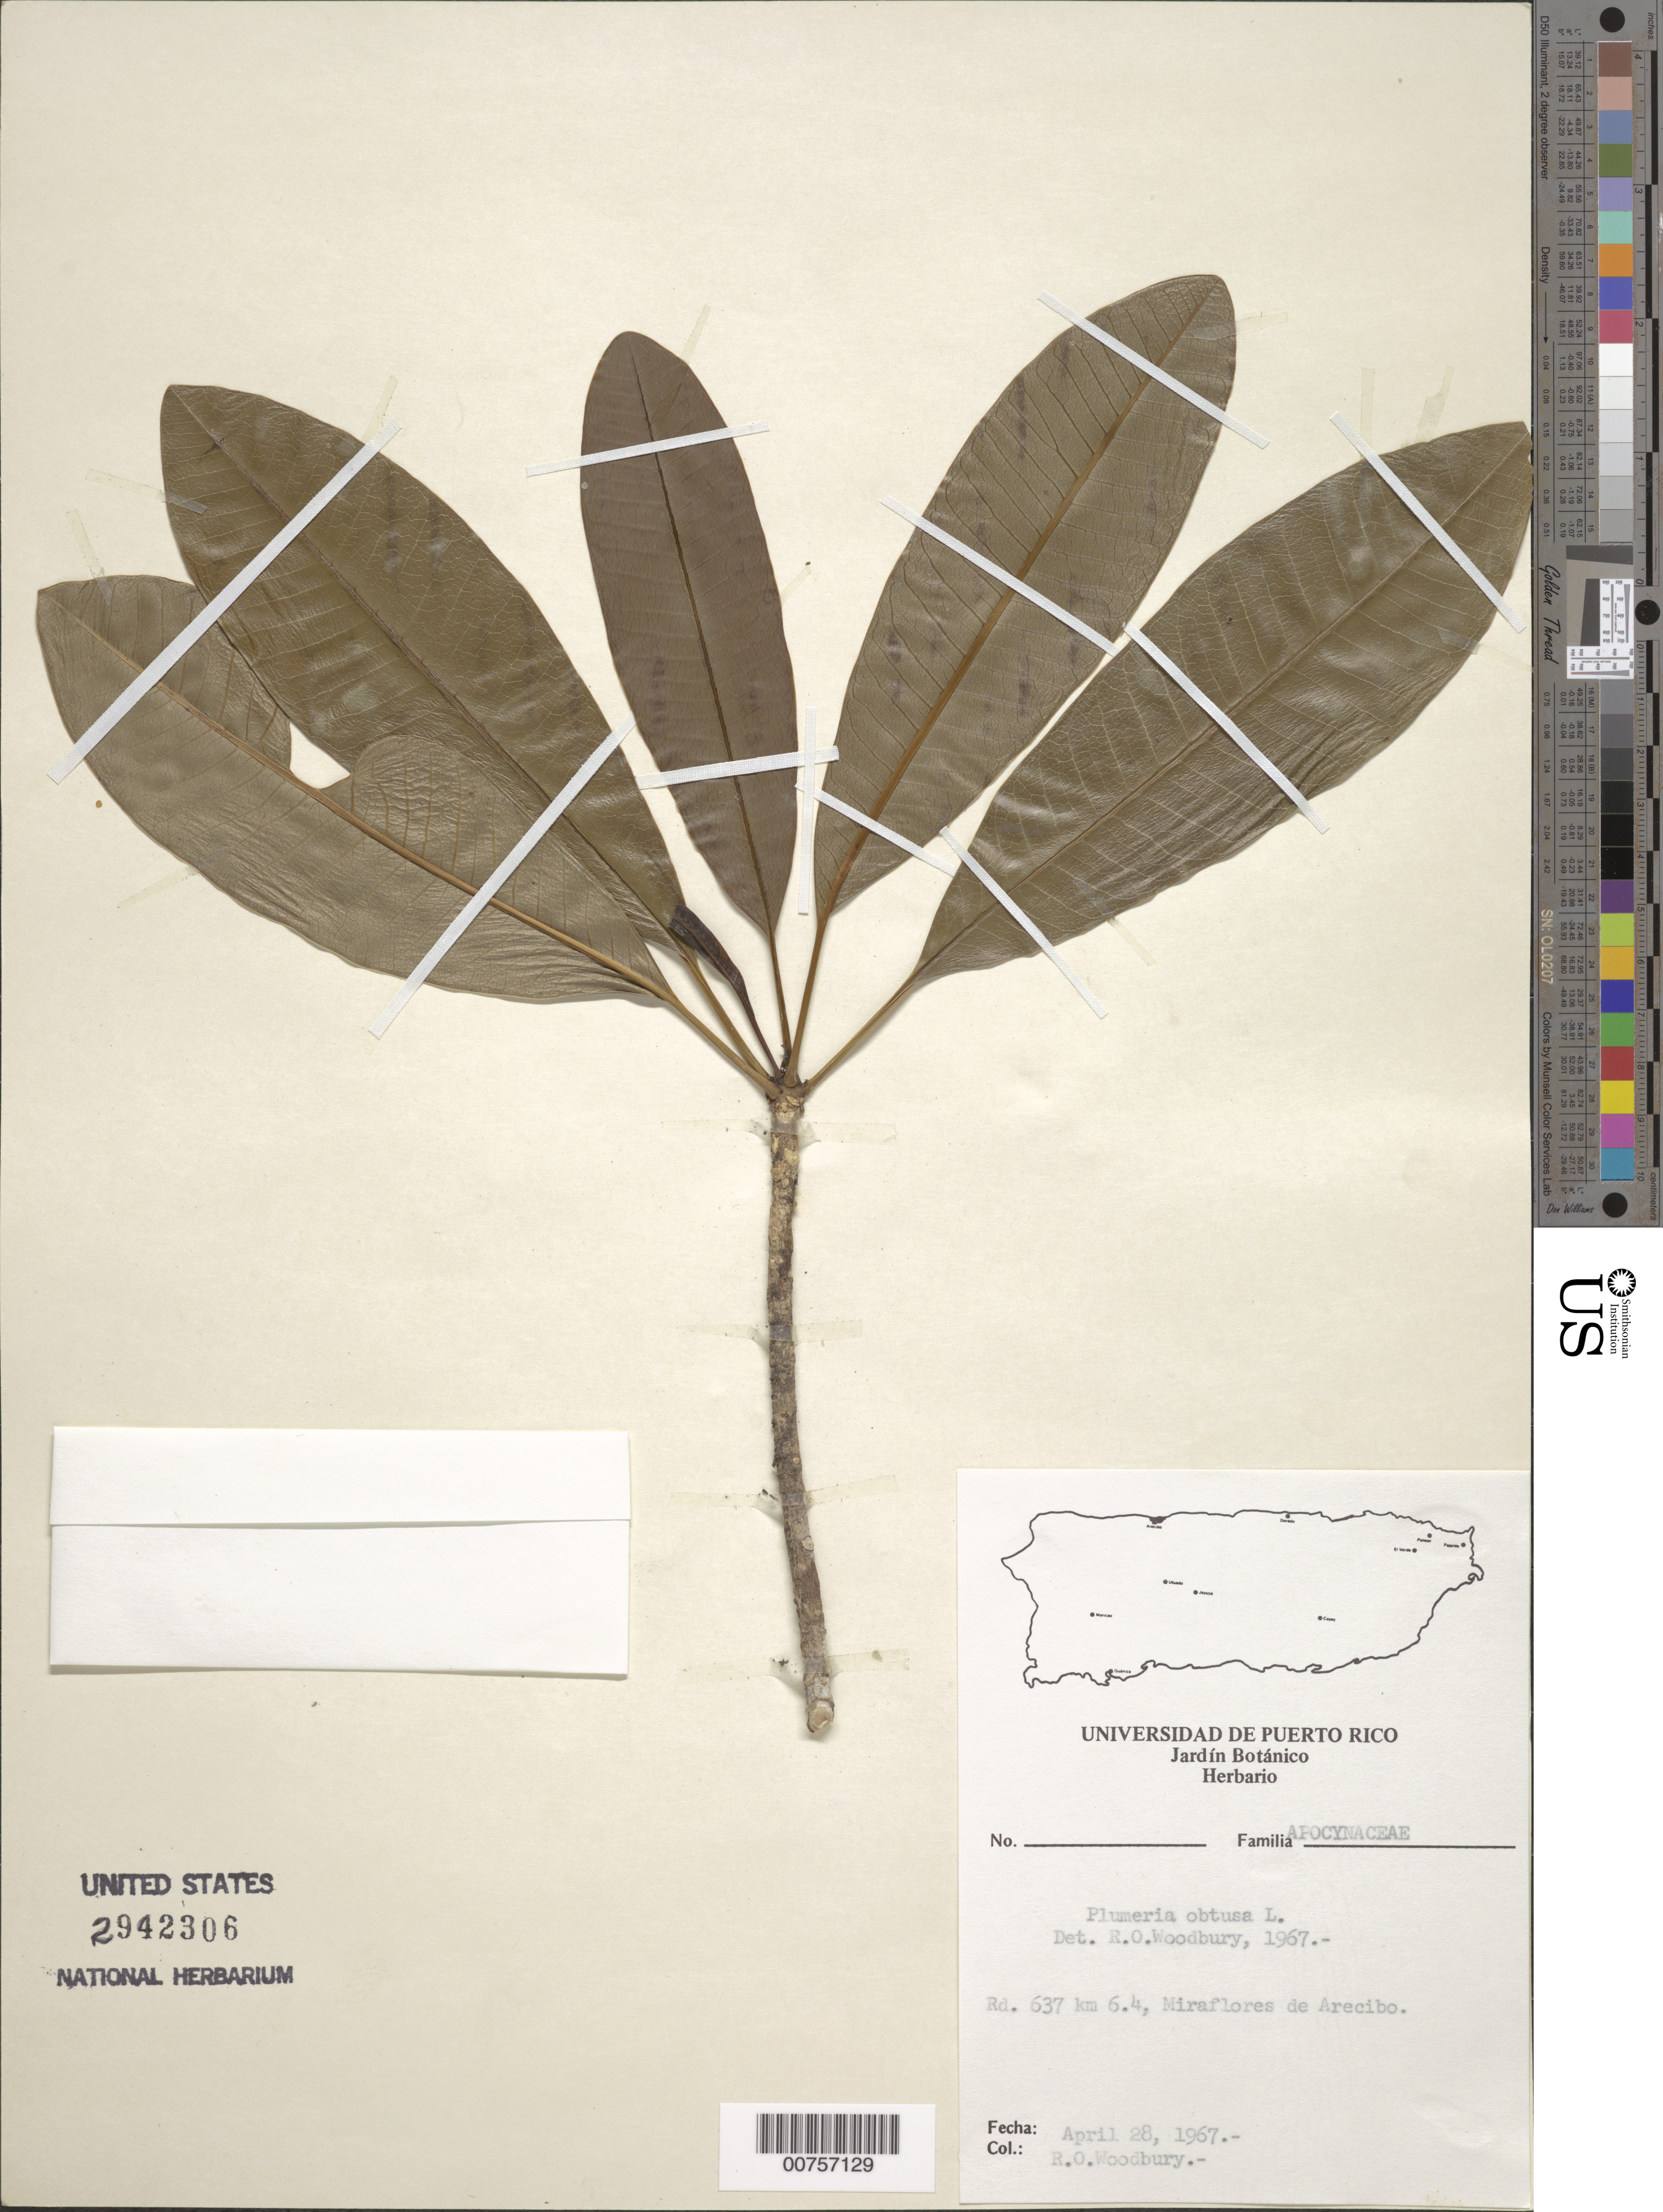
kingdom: Plantae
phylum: Tracheophyta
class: Magnoliopsida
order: Gentianales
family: Apocynaceae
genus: Plumeria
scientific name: Plumeria obtusa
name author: L.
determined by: Woodbury, R. O.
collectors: R. O. Woodbury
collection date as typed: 28 Apr 1967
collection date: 1967-04-28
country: Puerto Rico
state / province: Arecibo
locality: Rd 637, Km. 6.4, Miraflores de Arecibo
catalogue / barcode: US 2942306